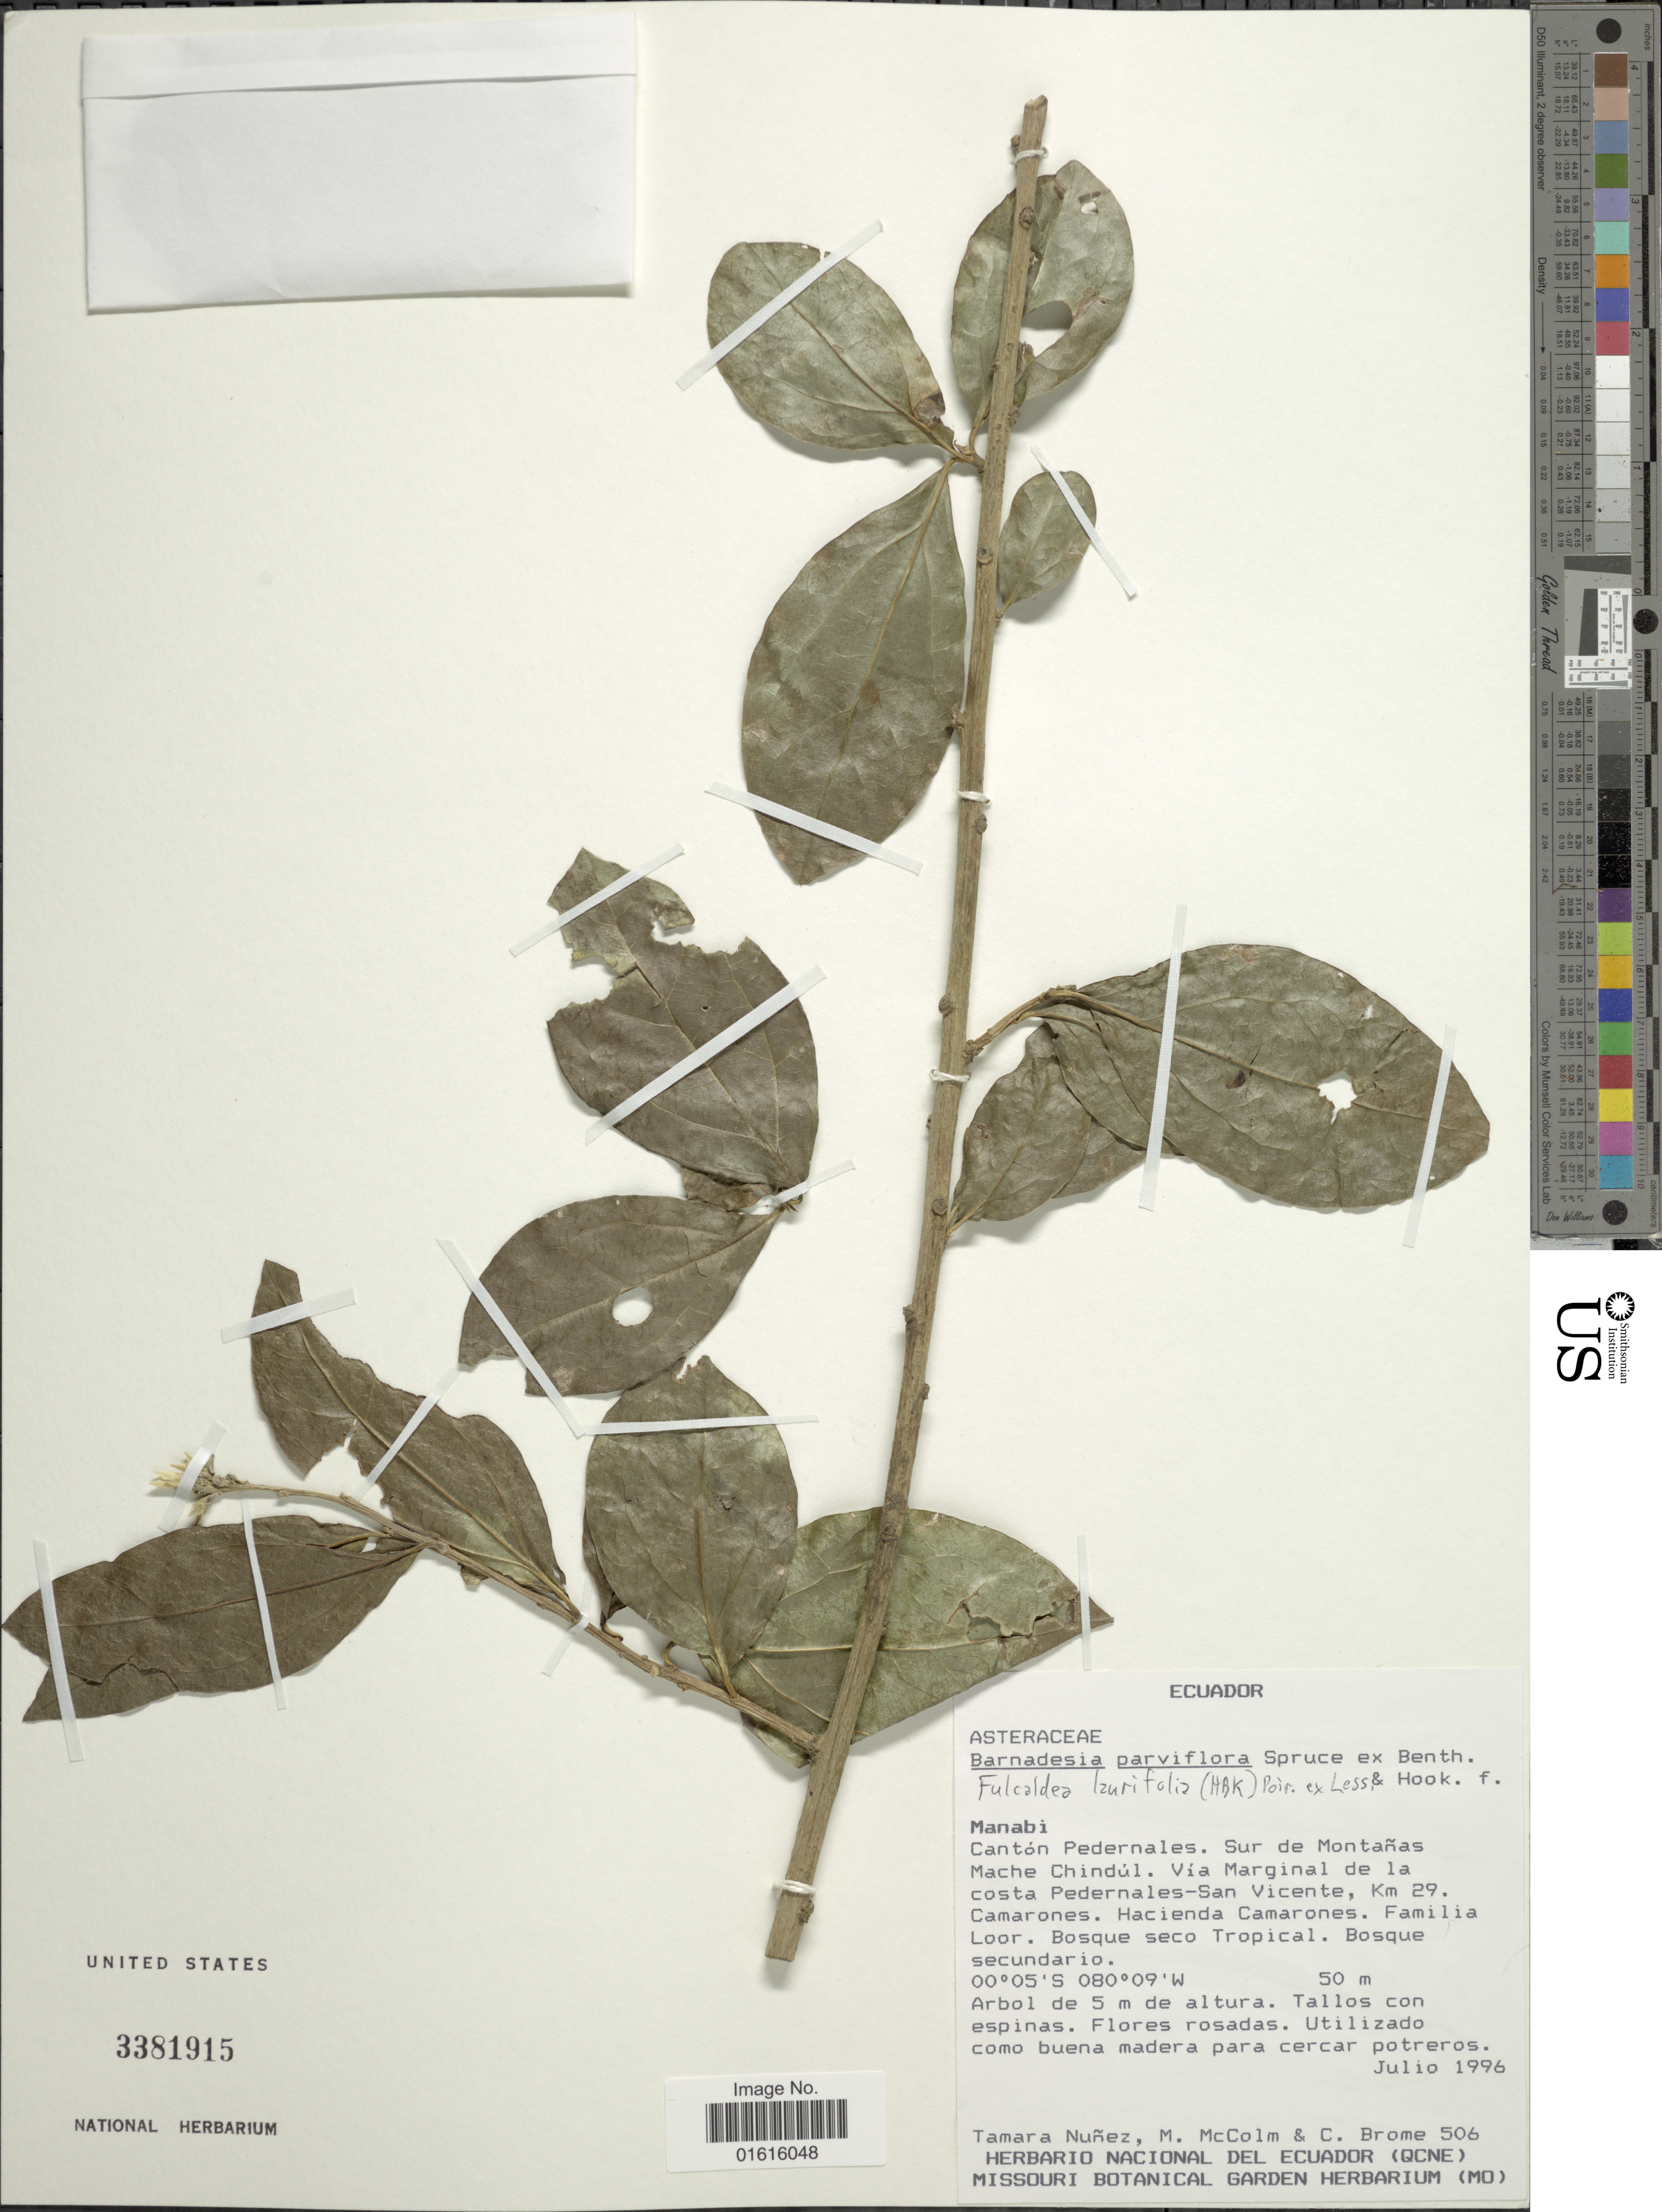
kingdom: Plantae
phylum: Tracheophyta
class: Magnoliopsida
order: Asterales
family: Asteraceae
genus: Fulcaldea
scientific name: Fulcaldea laurifolia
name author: (Bonpl.) Poir.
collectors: T. Núñez, M. McColm & C. Brome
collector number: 506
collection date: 1996-07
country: Ecuador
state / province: Manabí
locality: Canton Pedernales. Sur de Montanas Mache Chindul. Via Marginal de la costa Pedernales-San Vicente, km 29 Camarones.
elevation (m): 50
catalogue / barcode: US 3381915